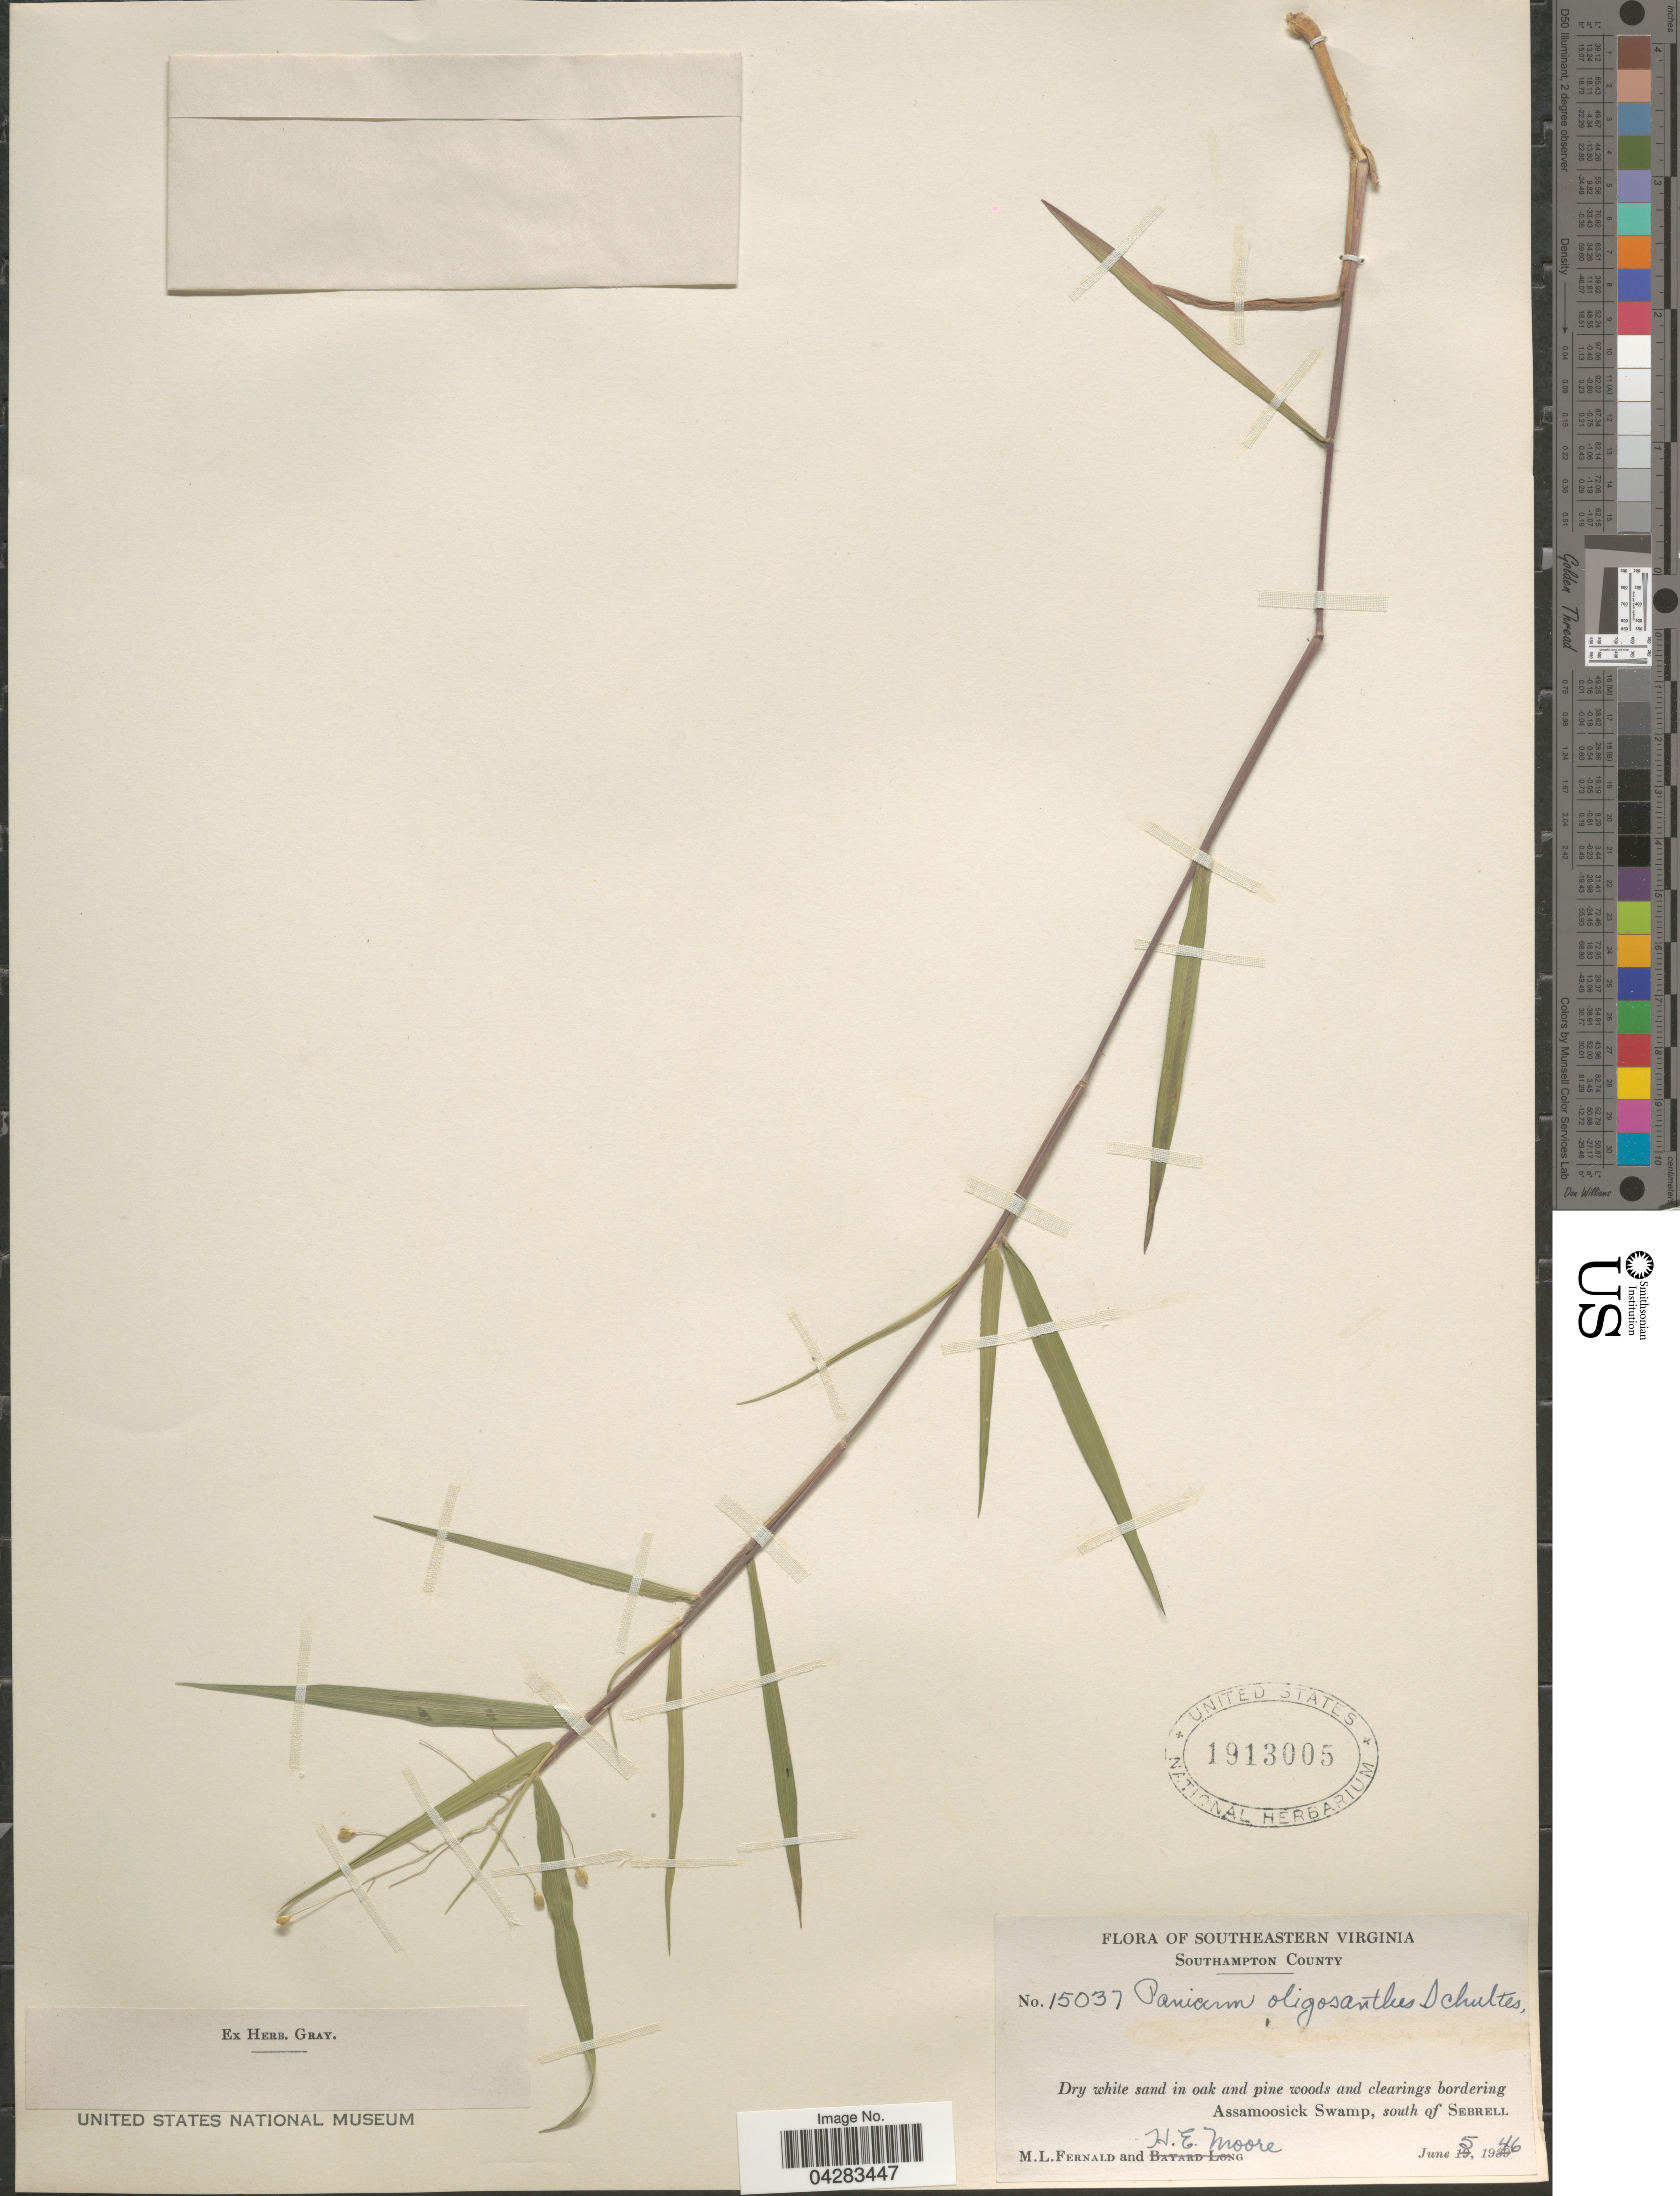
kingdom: Plantae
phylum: Tracheophyta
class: Liliopsida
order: Poales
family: Poaceae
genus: Dichanthelium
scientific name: Dichanthelium oligosanthes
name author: (Schult.) Gould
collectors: M. L. Fernald & H. Moore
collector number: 15037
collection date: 1946-06-05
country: United States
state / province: Virginia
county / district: Southampton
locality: Southeastern Virginia. Southampton County. Bordering Assamoosick Swamp, south of Sebrell.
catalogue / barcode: US 1913005